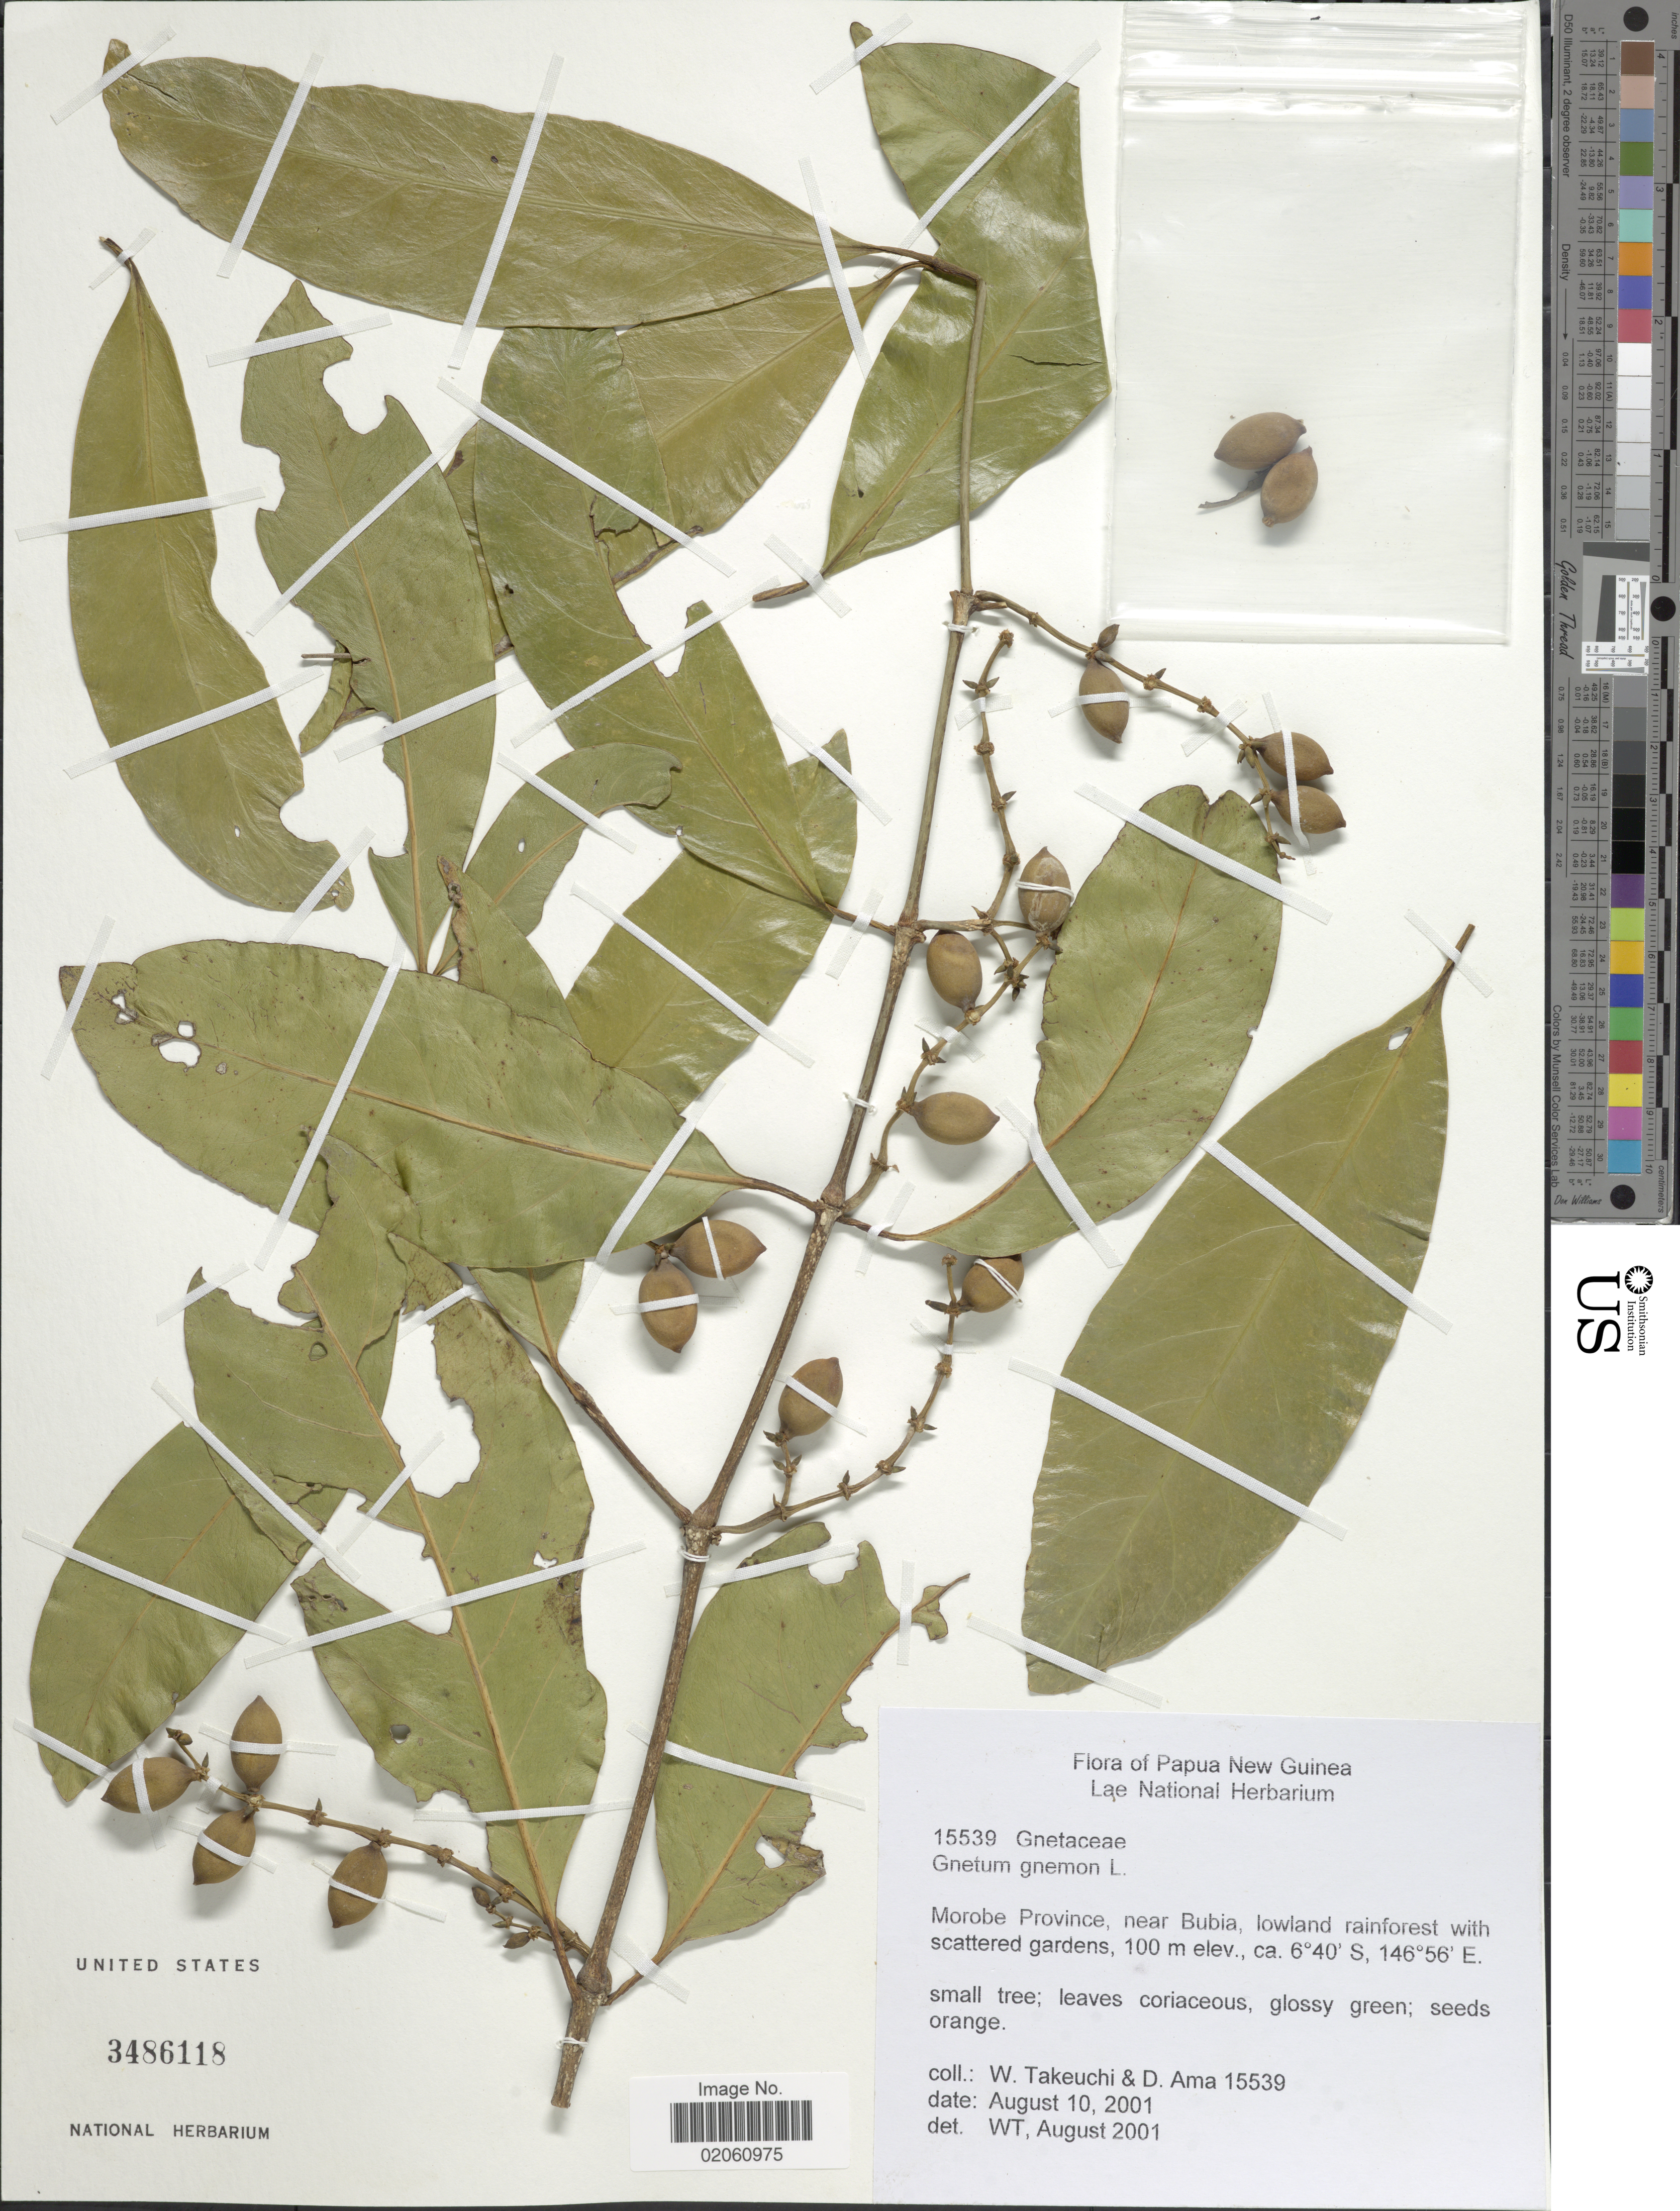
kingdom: Plantae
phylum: Tracheophyta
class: Gnetopsida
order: Gnetales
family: Gnetaceae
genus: Gnetum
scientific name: Gnetum gnemon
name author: L.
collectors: W. Takeuchi & D. Ama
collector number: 15539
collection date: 2001-08-10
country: Papua New Guinea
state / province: Morobe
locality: Near Bubia, lowland rainforest with scattered gardens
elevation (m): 100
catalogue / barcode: US 3486118